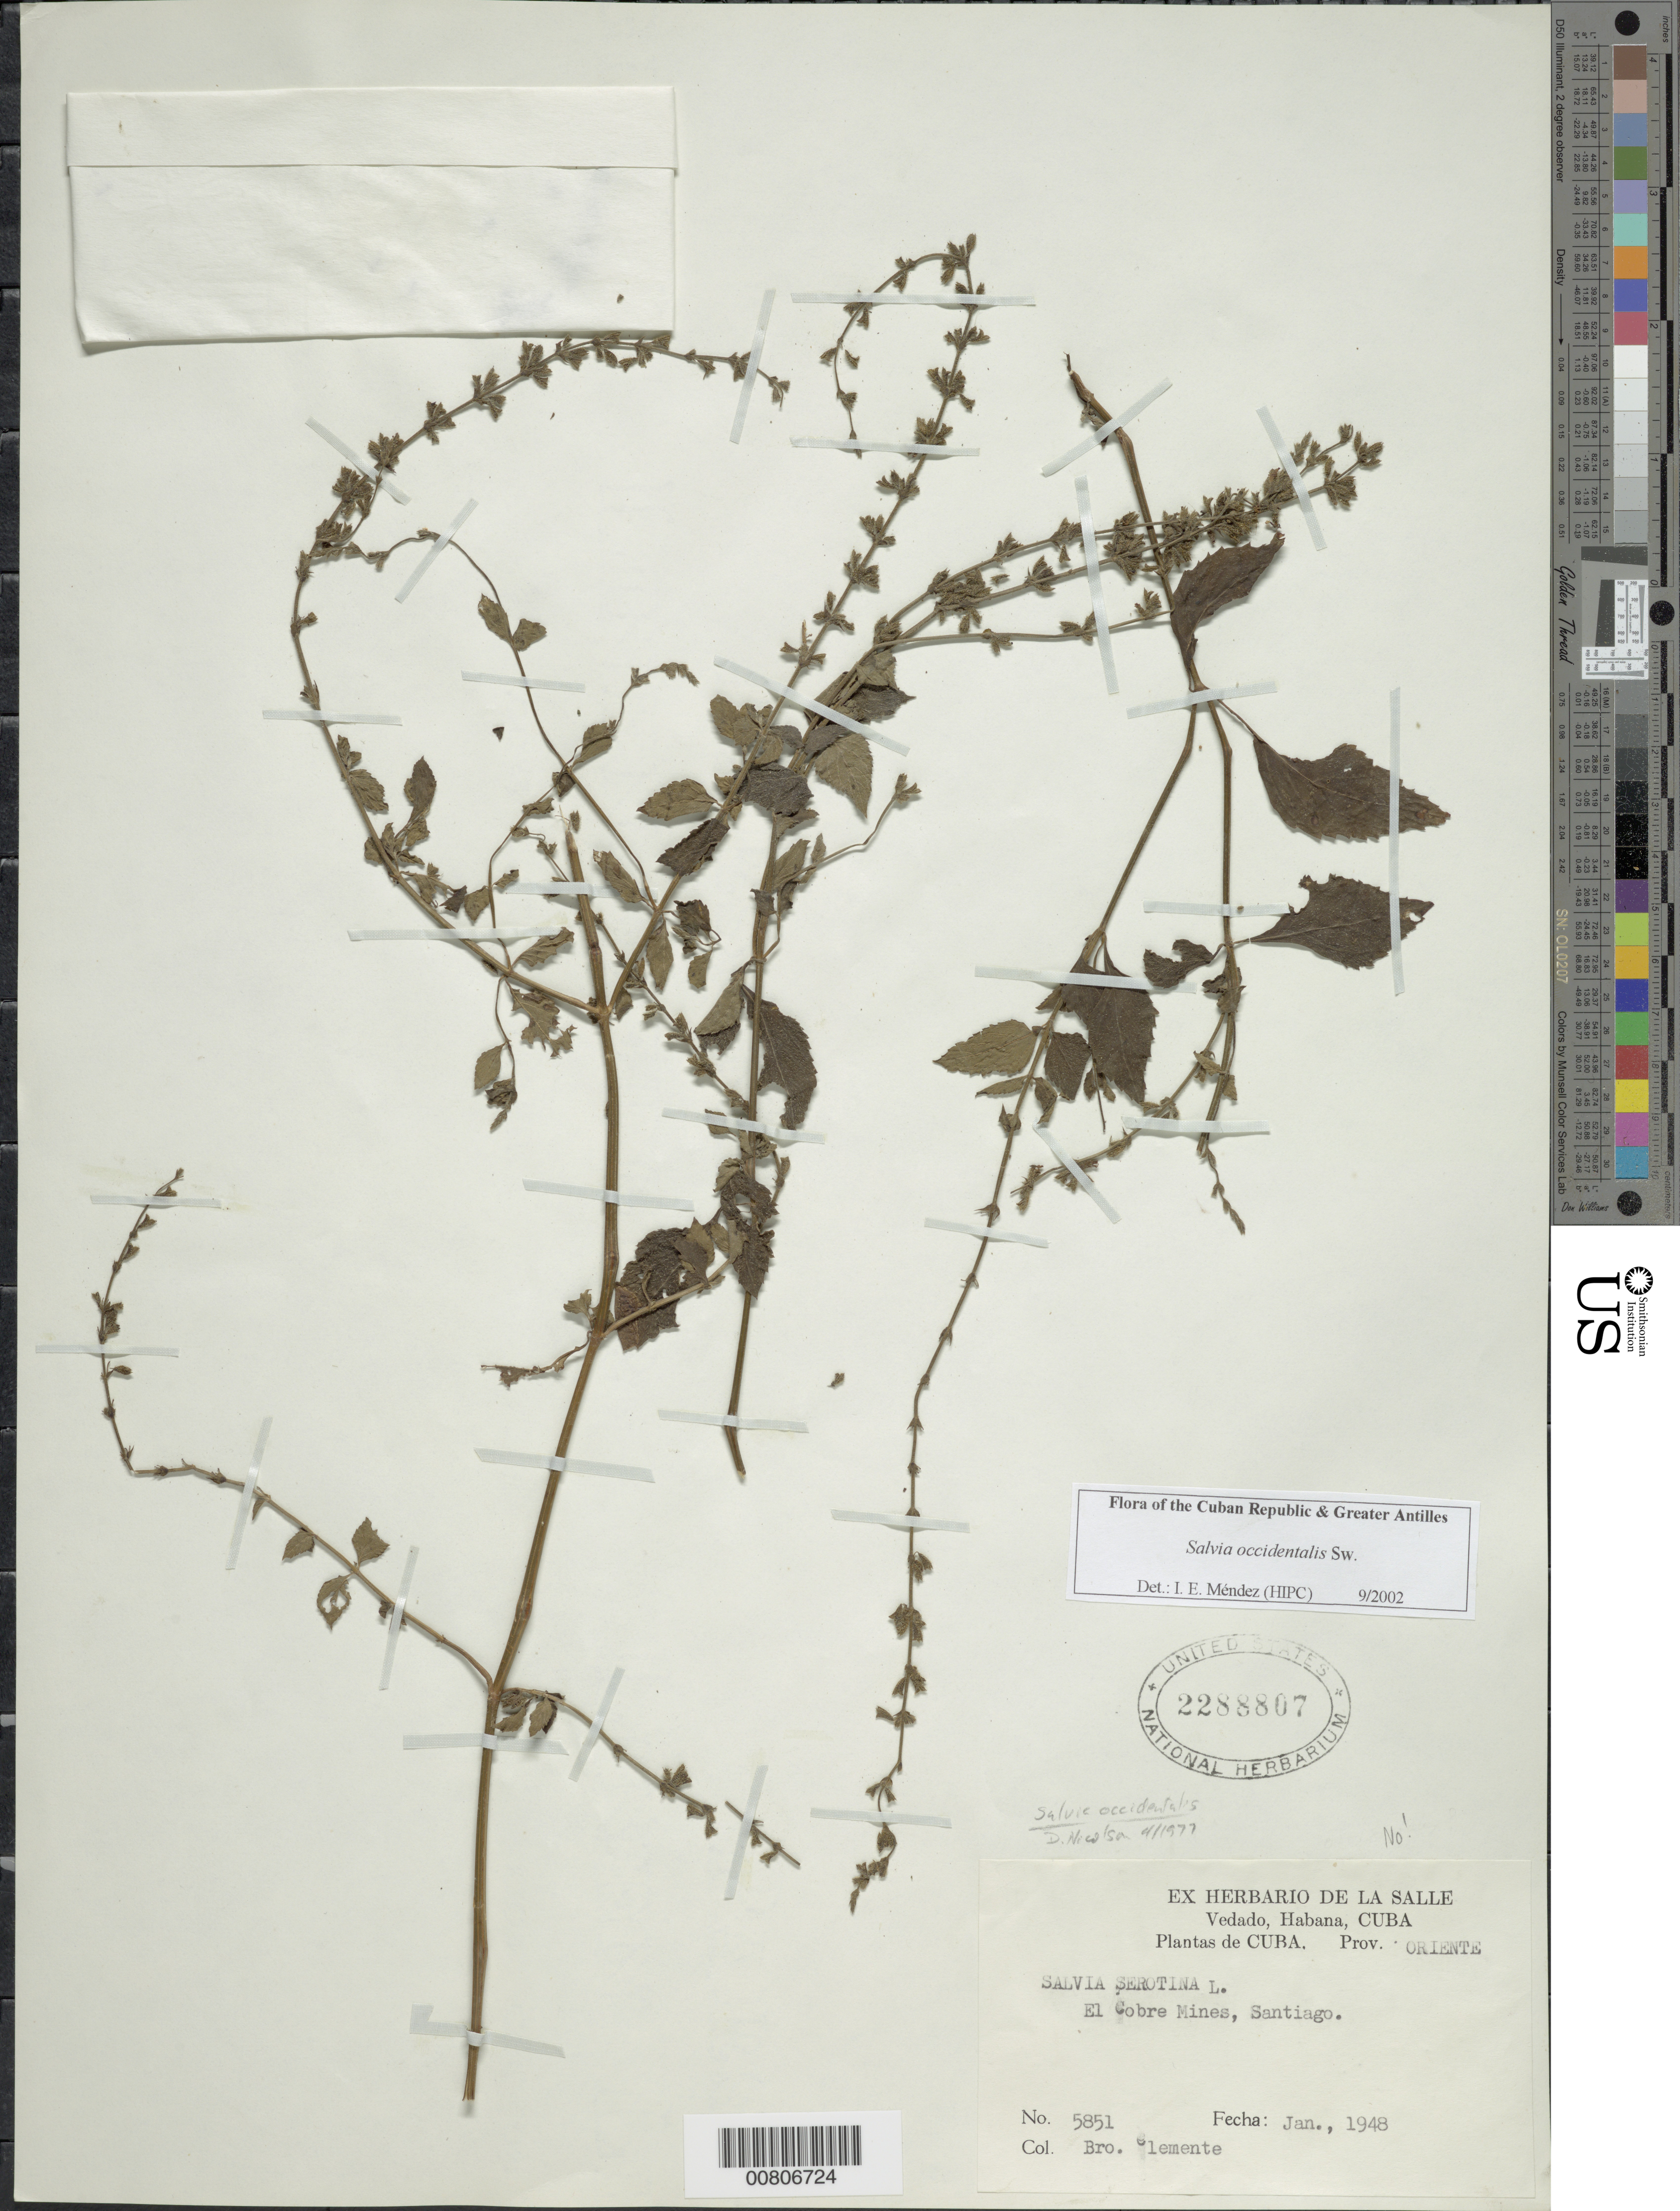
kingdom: Plantae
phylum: Tracheophyta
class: Magnoliopsida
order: Lamiales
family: Lamiaceae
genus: Salvia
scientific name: Salvia occidentalis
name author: Sw.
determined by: Méndez, Isidro E., (HIPC)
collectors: Bro. Clemente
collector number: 5851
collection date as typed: Jan 1948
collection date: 1948-01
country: Cuba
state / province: Santiago de Cuba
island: Cuba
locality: El Cobre Mines, Santiago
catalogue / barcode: US 2288807